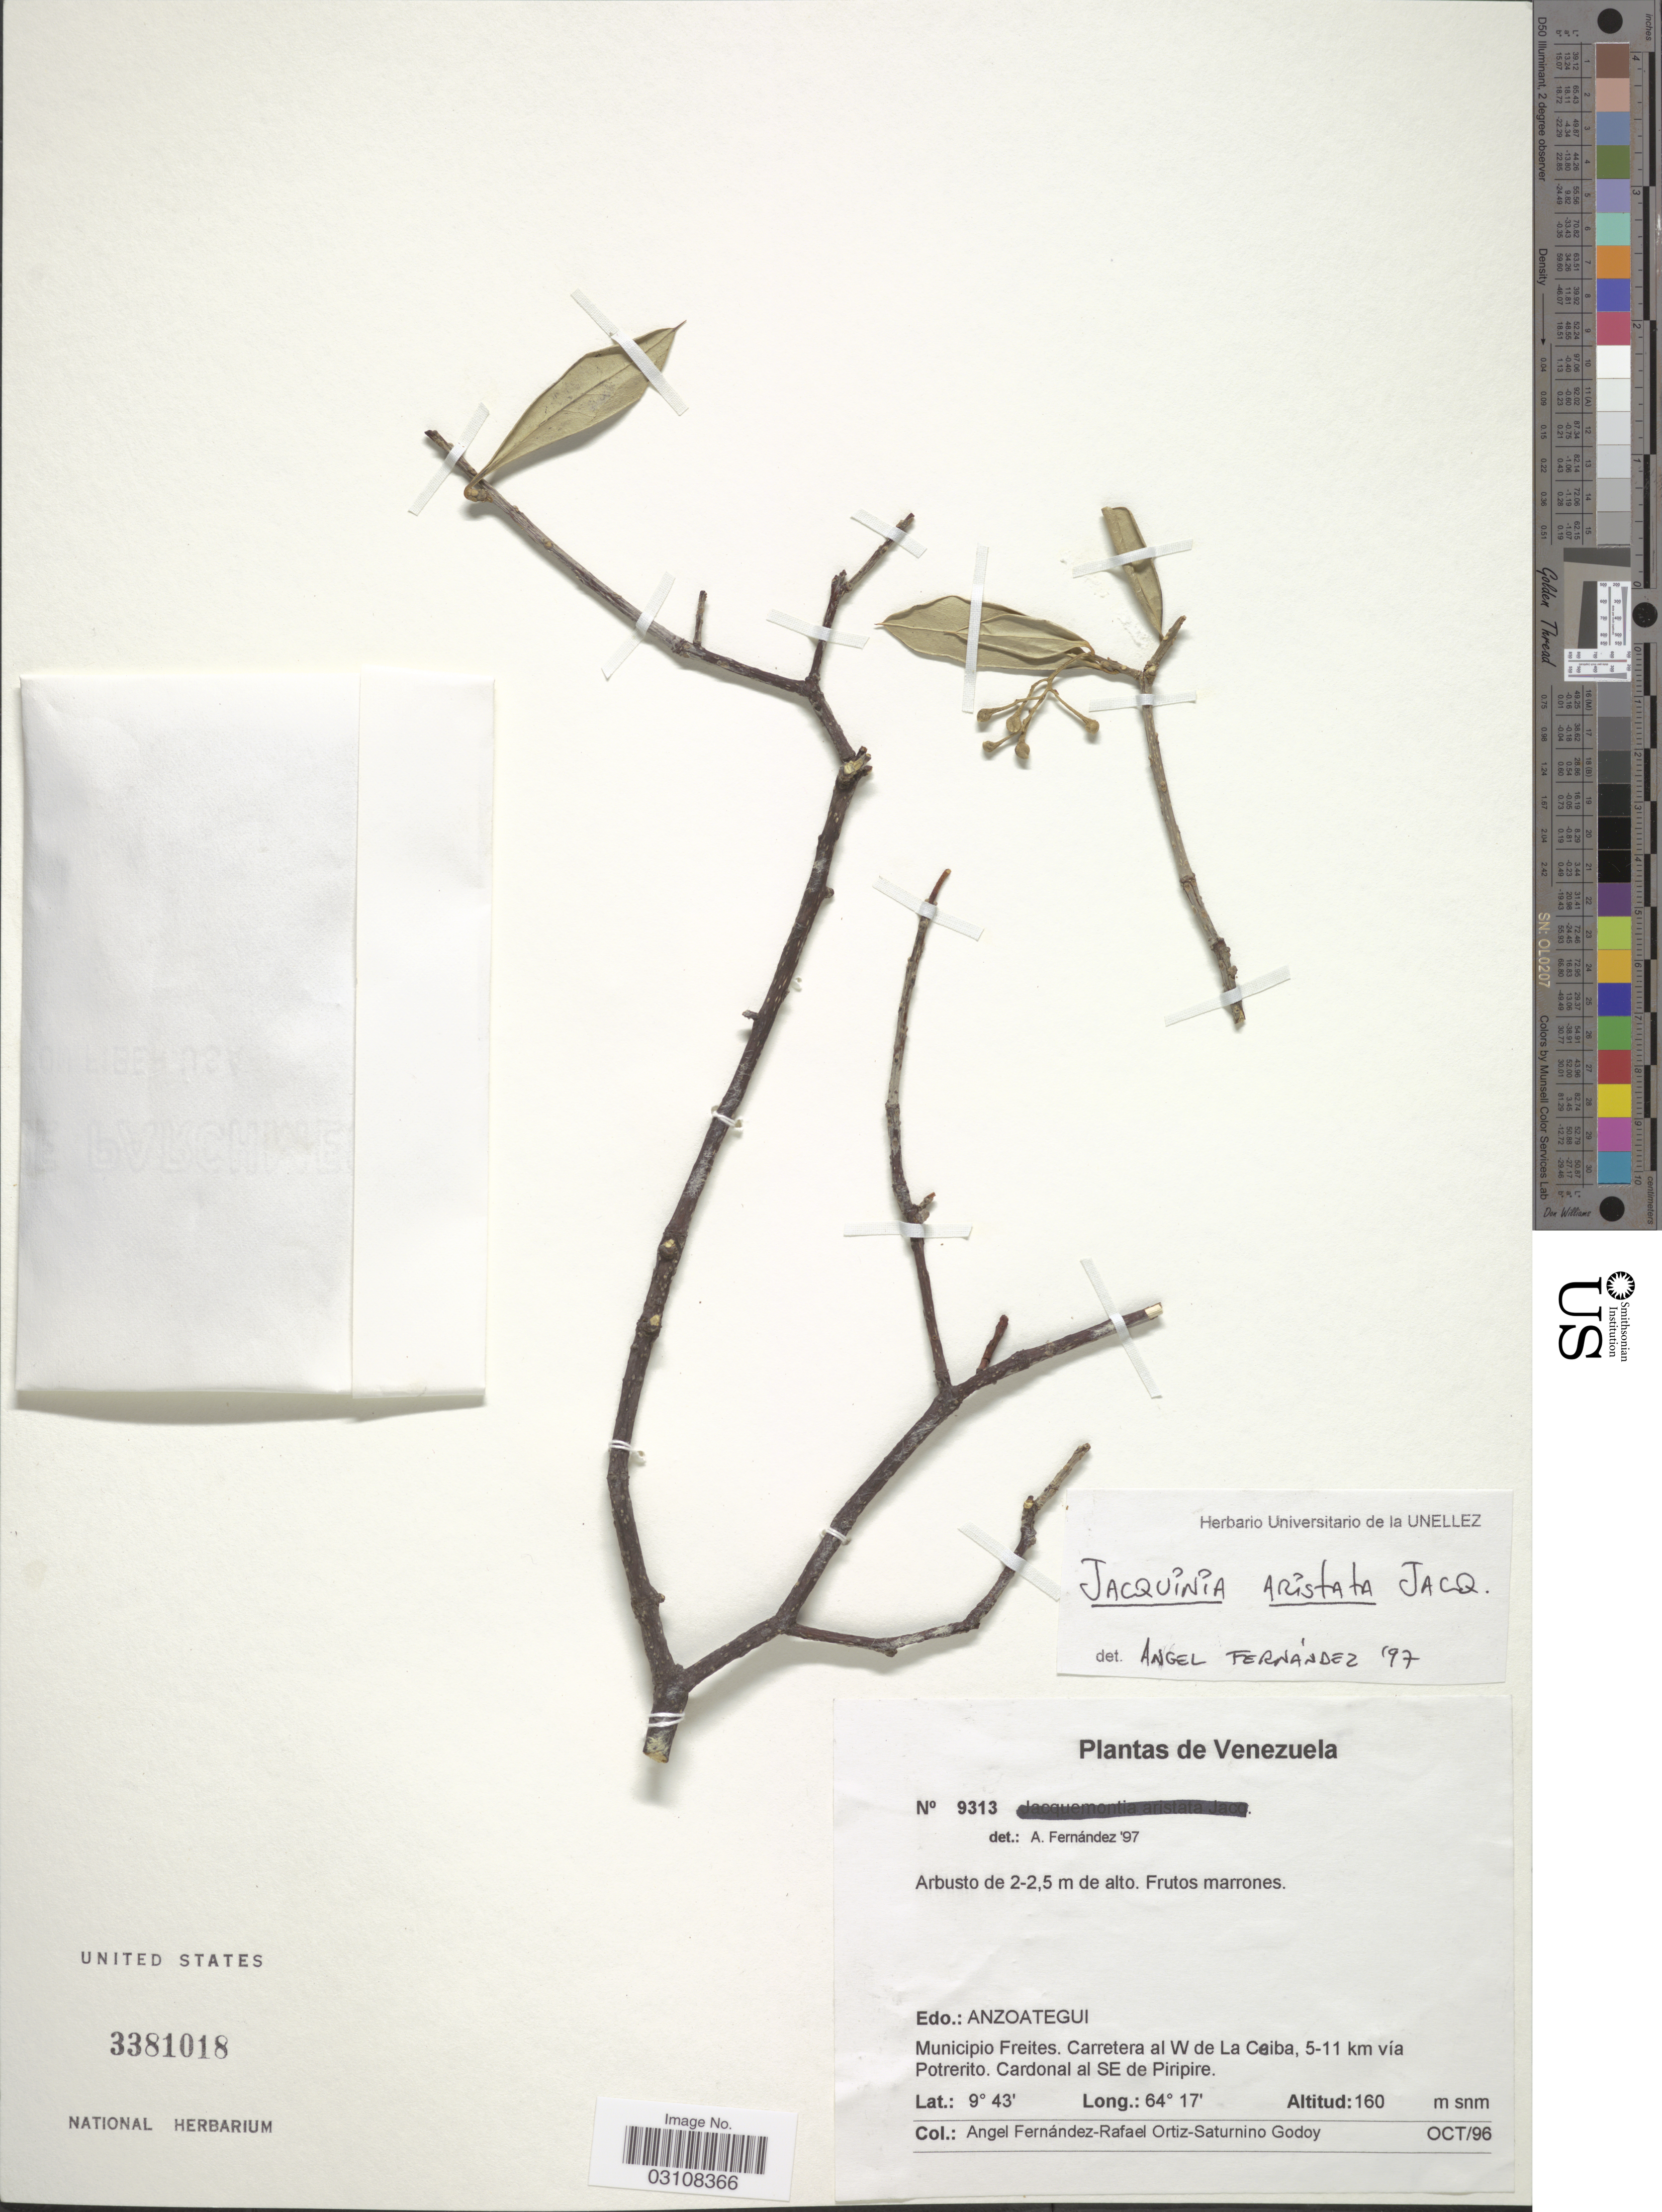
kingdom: Plantae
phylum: Tracheophyta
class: Magnoliopsida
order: Ericales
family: Primulaceae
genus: Bonellia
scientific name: Bonellia frutescens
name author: (Mill.) B. Ståhl & Källersjö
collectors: Á. Fernández, R. Ortiz & S. Godoy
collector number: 9313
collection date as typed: Transcribed d/m/y: /10/96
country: Venezuela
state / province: Anzoategui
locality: Municipio Freites. Carretera al W de La Ceiba, 5-11 km via Potrerito. Cardonal al SE de Piripire.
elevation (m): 160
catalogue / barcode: US 3381018